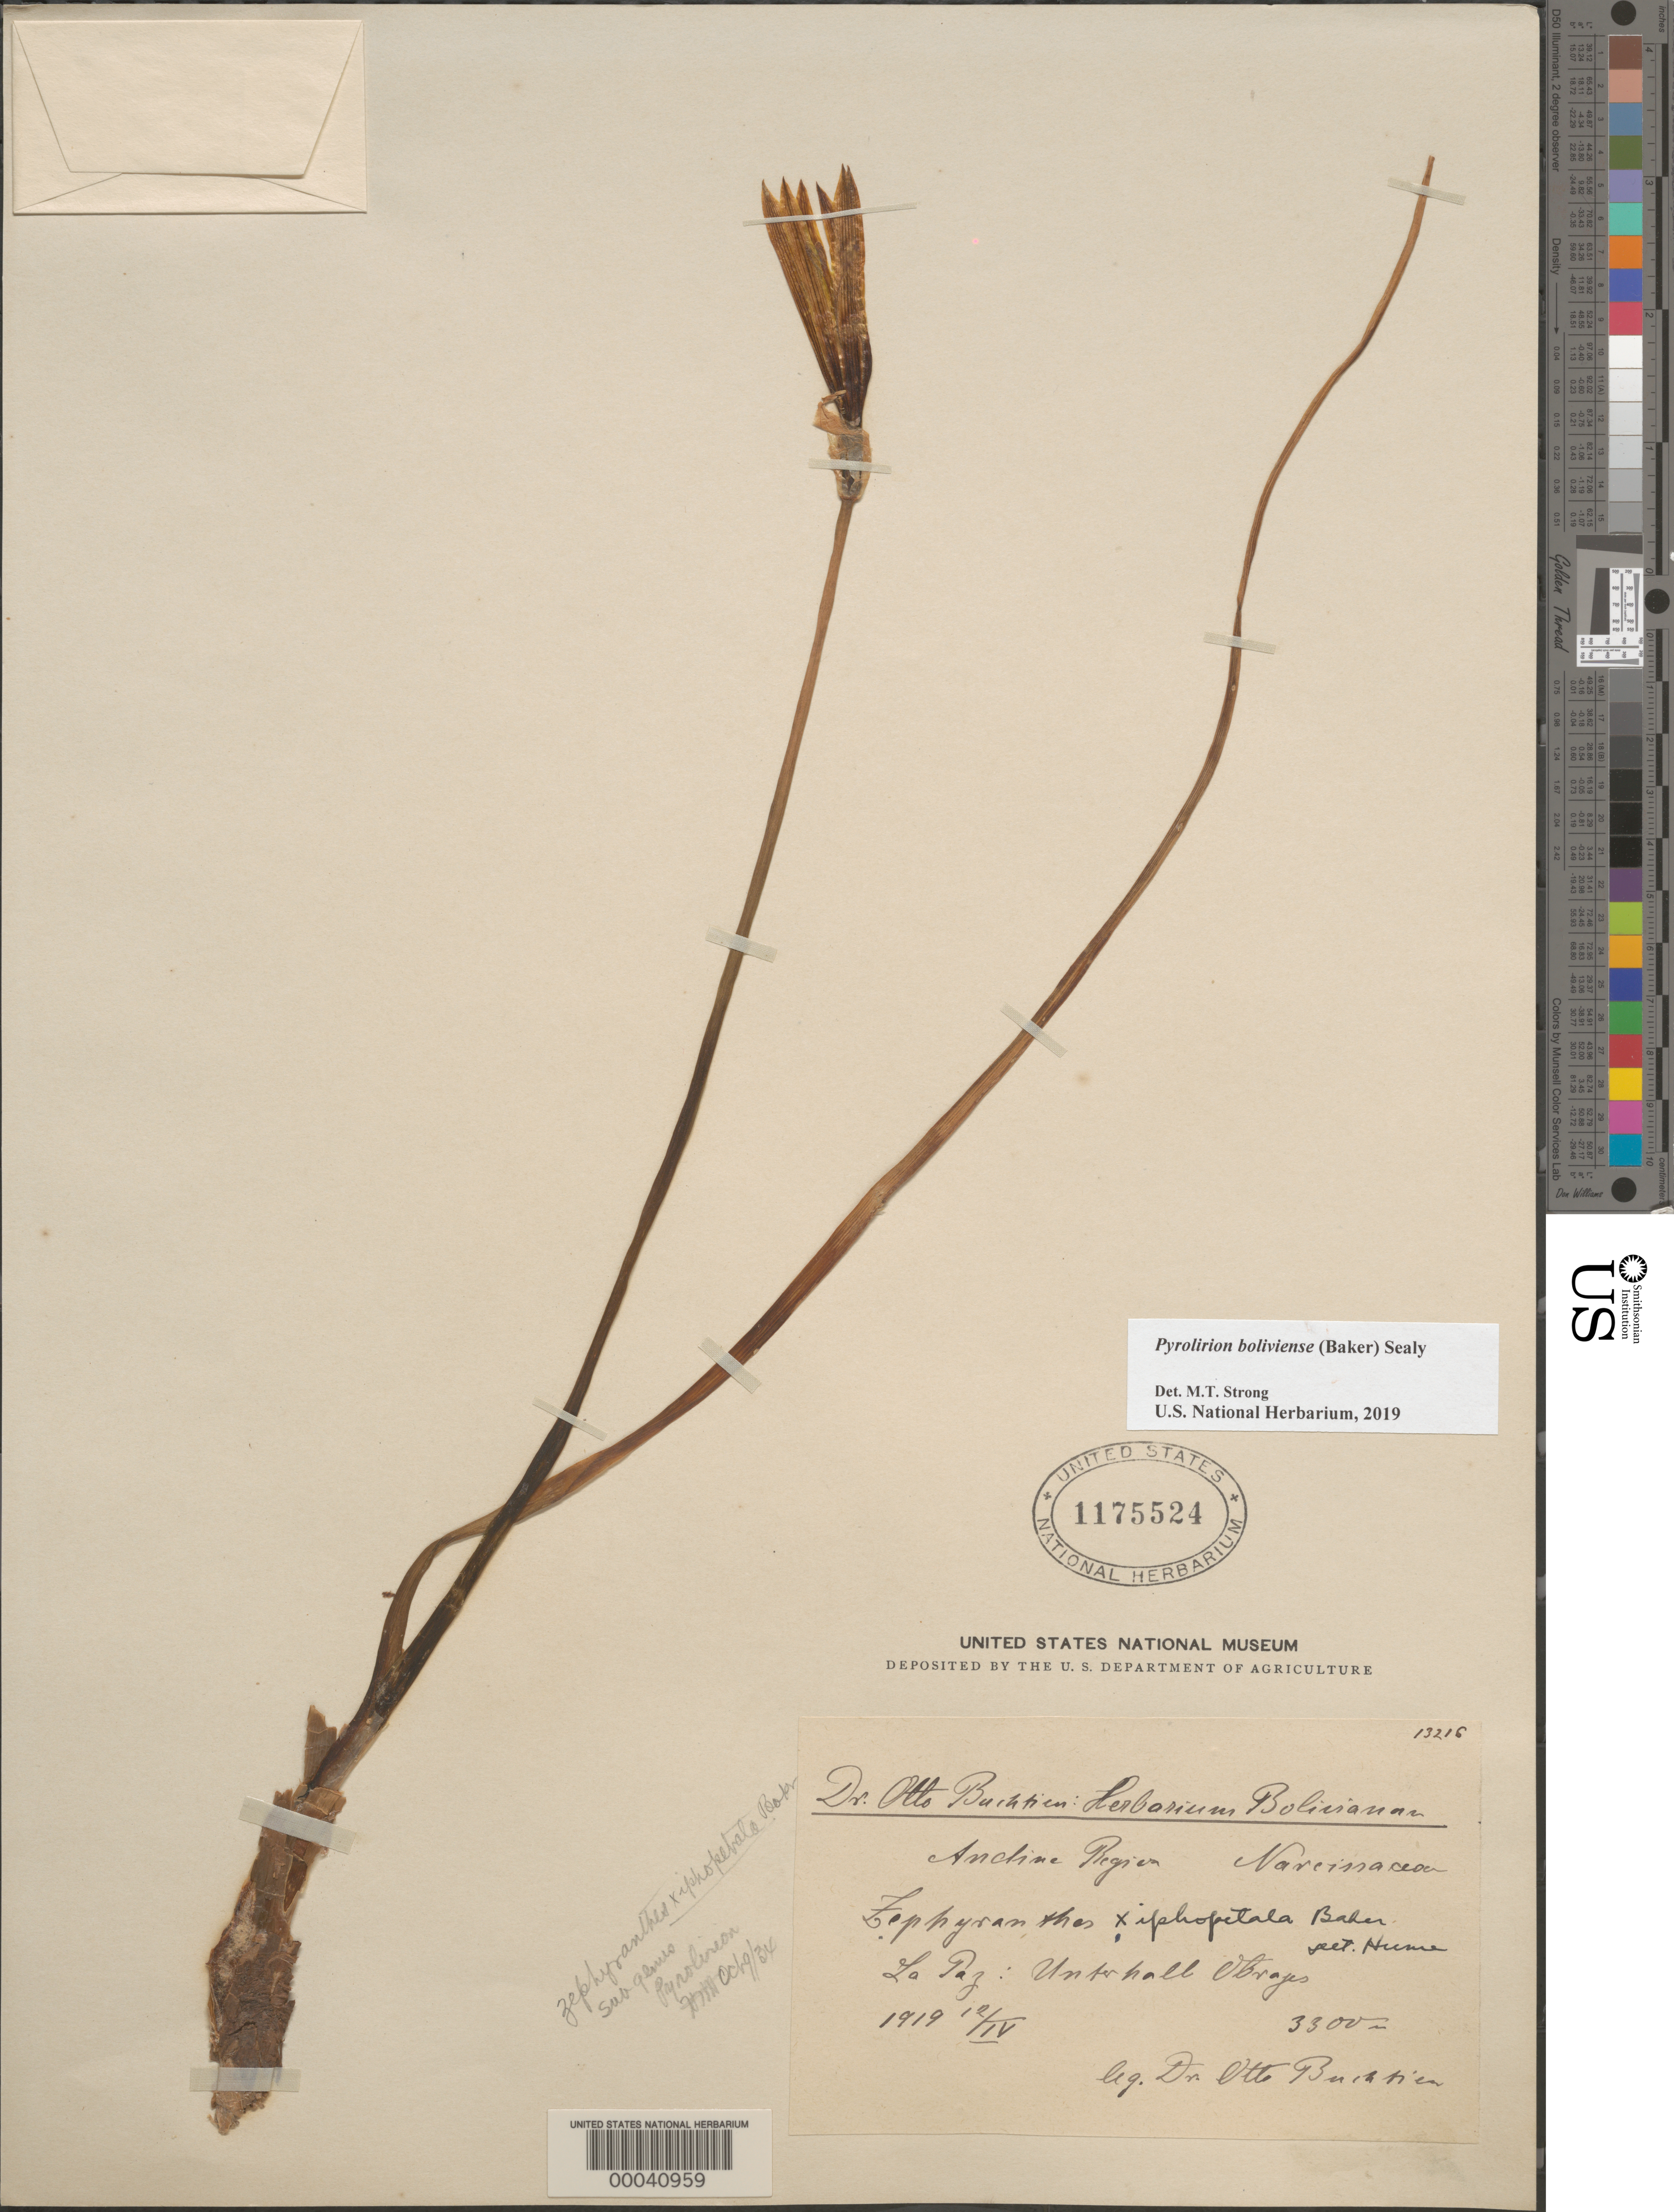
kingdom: Plantae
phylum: Tracheophyta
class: Liliopsida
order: Asparagales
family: Amaryllidaceae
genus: Pyrolirion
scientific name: Pyrolirion boliviense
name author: (Baker) Sealy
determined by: Strong, Mark T., (BOT), Smithsonian Institution - National Museum of Natural History (UNITED STATES)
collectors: O. Buchtien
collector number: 13216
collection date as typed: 12 Apr 1919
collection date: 1919-04-12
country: Bolivia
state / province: La Paz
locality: Unterhall Obrajes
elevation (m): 3000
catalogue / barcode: US 1175524